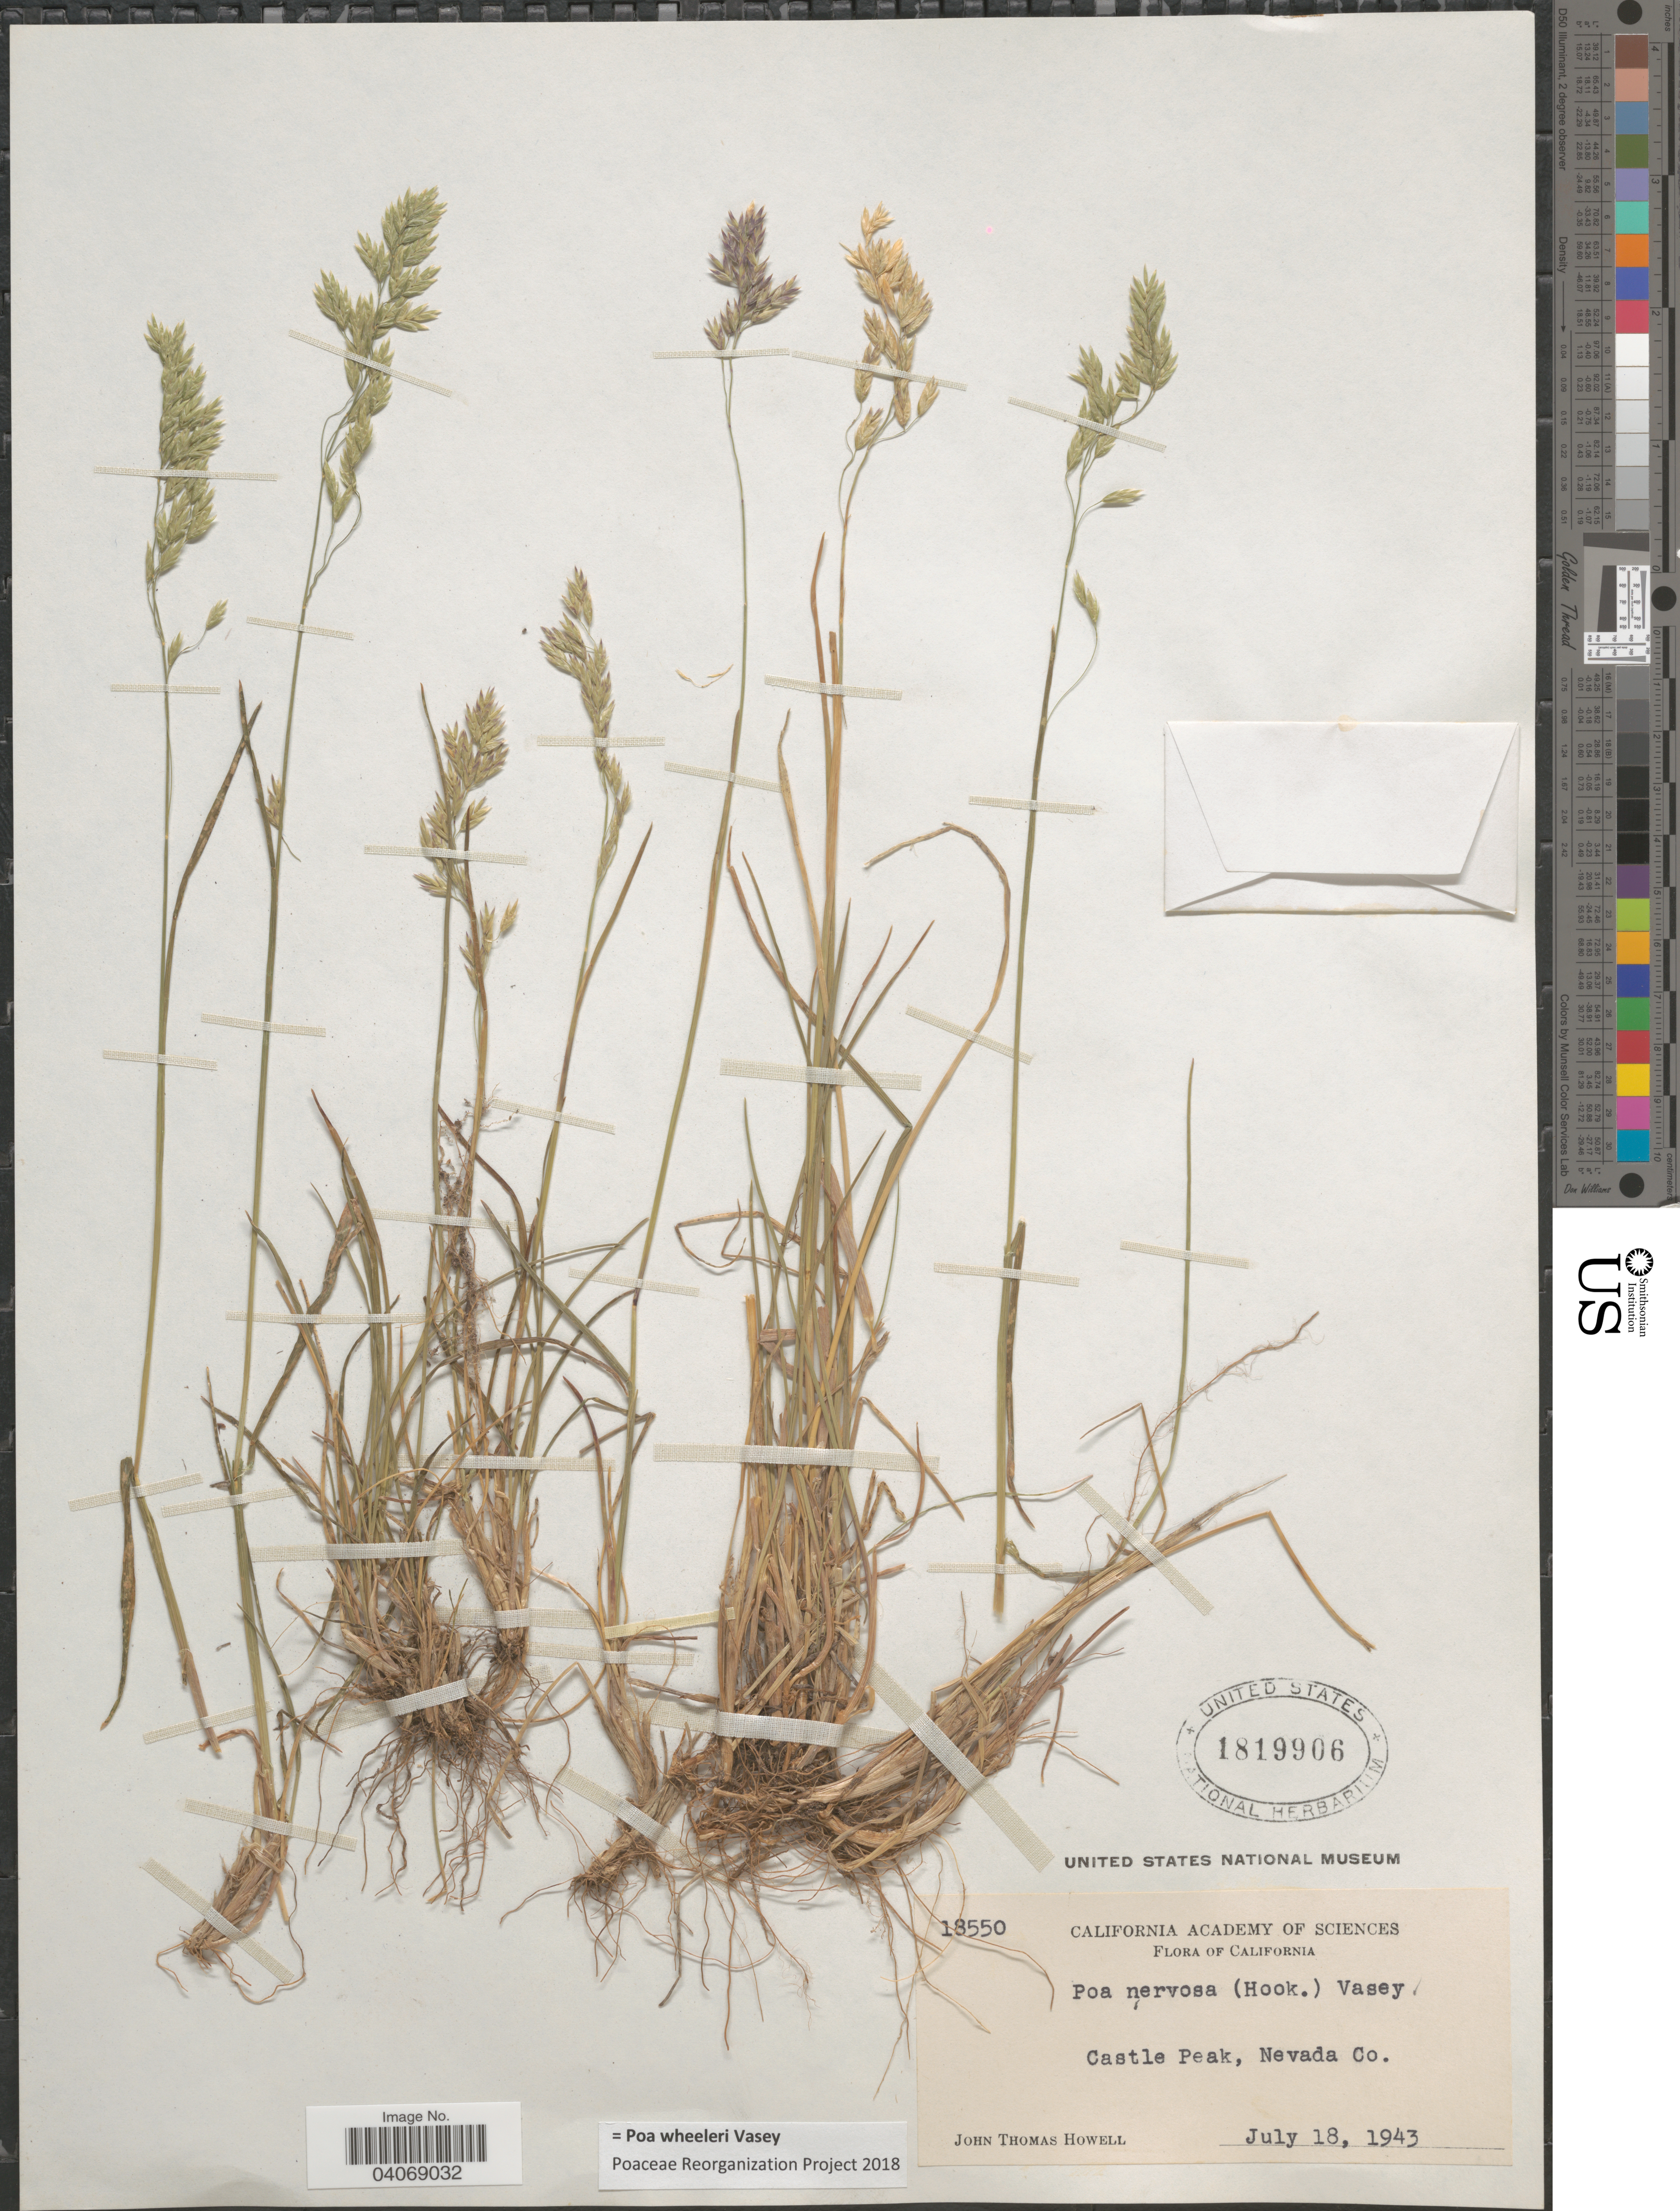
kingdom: Plantae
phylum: Tracheophyta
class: Liliopsida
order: Poales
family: Poaceae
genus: Poa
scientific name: Poa wheeleri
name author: Vasey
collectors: J. T. Howell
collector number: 18550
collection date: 1943-07-18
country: United States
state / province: Nevada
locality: Castle Peak, Nevada Co.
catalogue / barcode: US 1819906